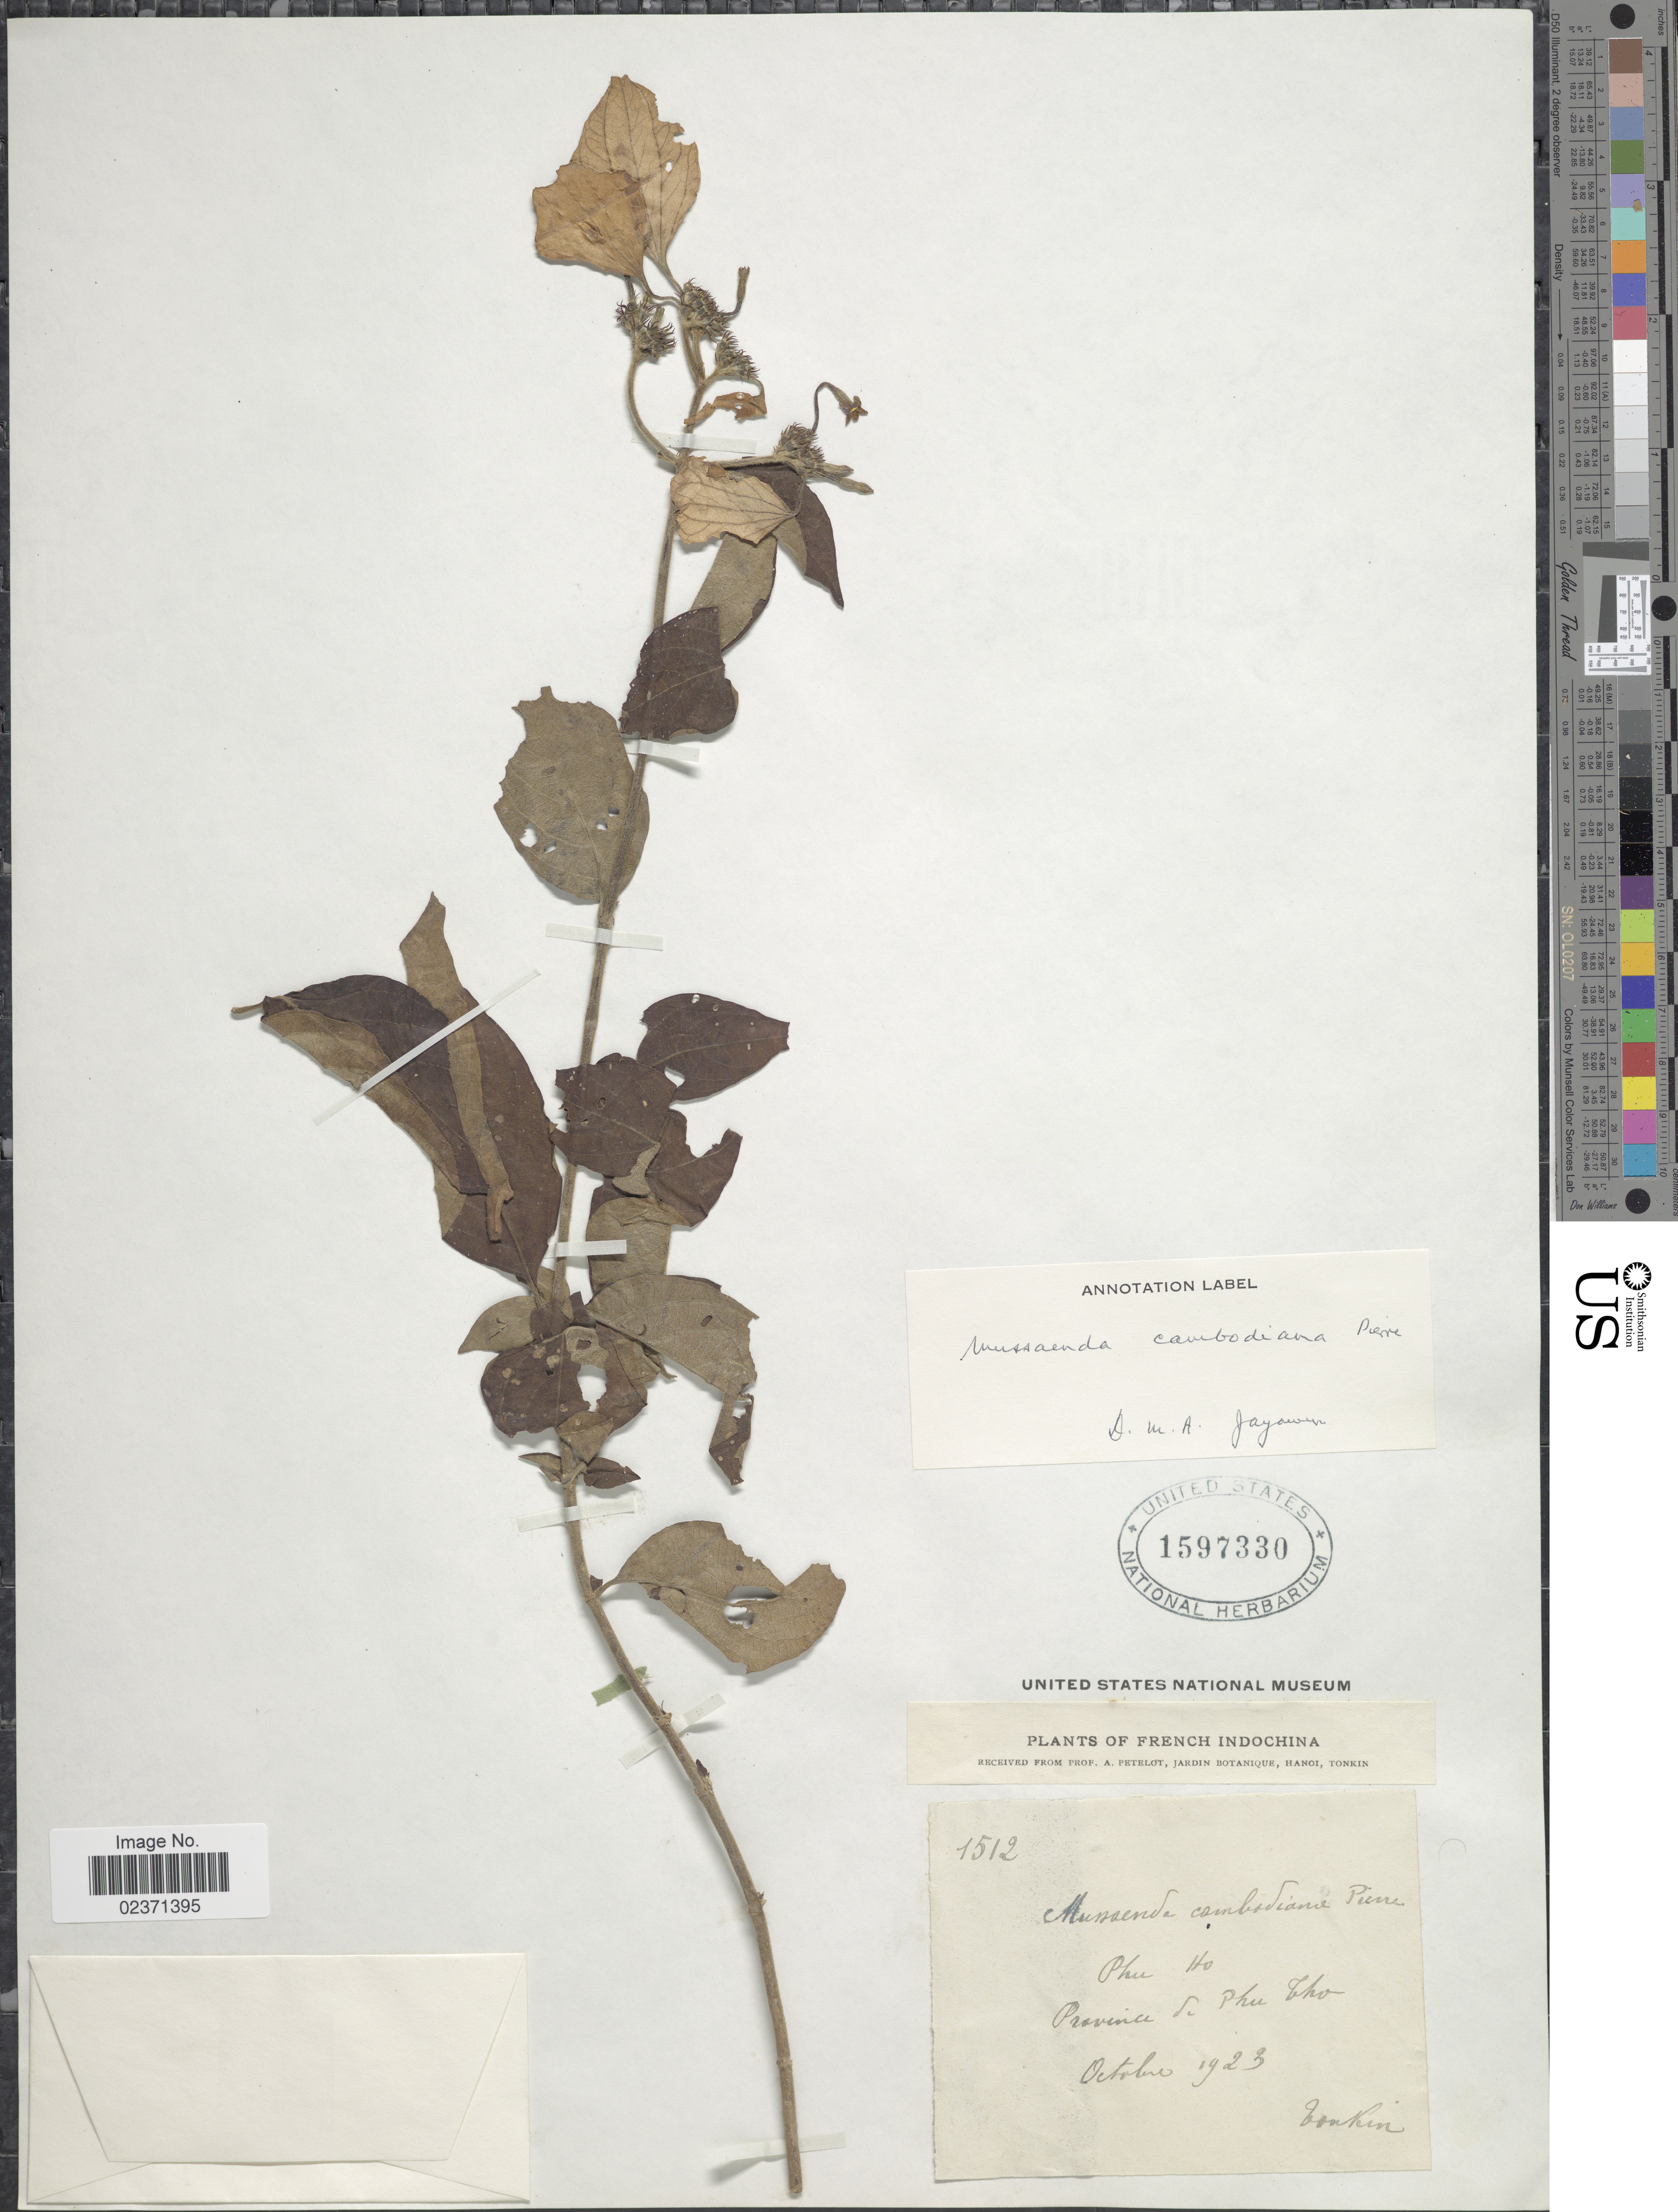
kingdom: Plantae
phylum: Tracheophyta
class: Magnoliopsida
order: Gentianales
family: Rubiaceae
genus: Mussaenda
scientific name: Mussaenda cambodiana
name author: Pierre ex Pit.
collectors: ex herb. Jardin Botanique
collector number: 1512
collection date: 1923-10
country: Vietnam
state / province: Phu Tho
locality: French Indochina, Tonkin, Phu Ho, Province de Phu Tho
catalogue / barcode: US 1597330